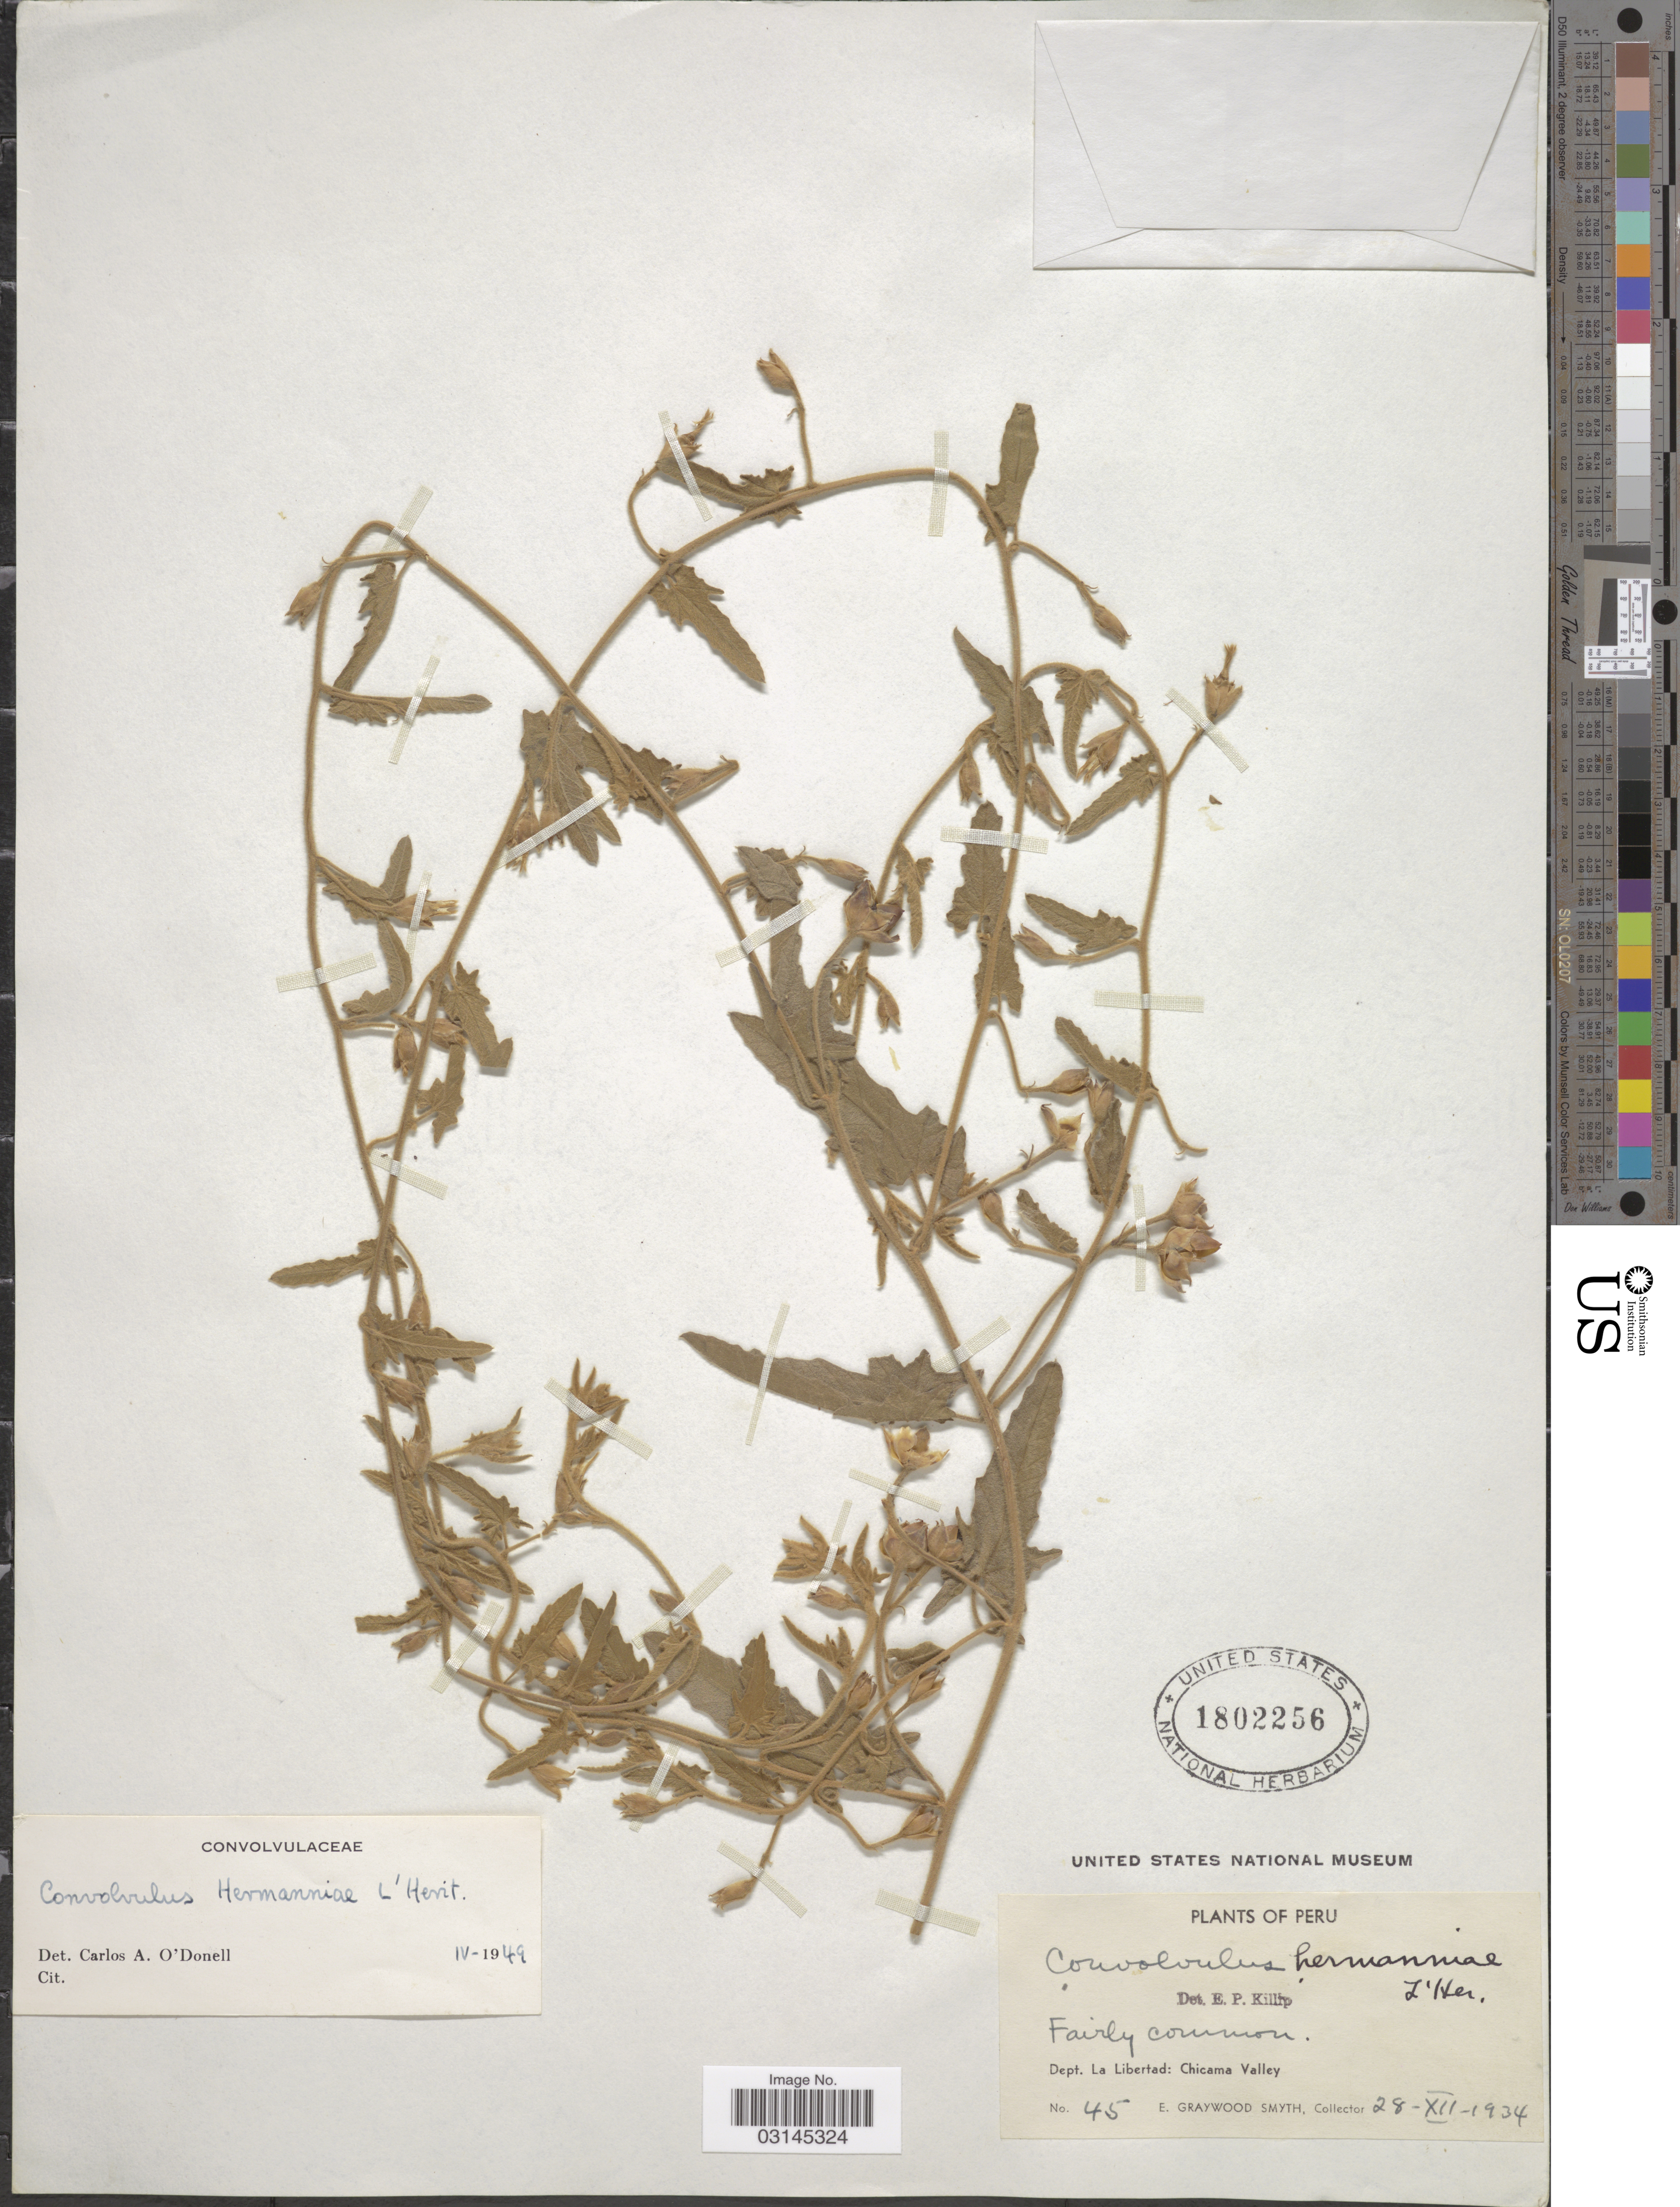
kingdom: Plantae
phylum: Tracheophyta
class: Magnoliopsida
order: Solanales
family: Convolvulaceae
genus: Convolvulus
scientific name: Convolvulus hermanniae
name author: L'Hér.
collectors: E. G. Smyth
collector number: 45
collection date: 1934-12-28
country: Peru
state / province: La Libertad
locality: Dept. La Libertad: Chicama Valley.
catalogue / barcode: US 1802256